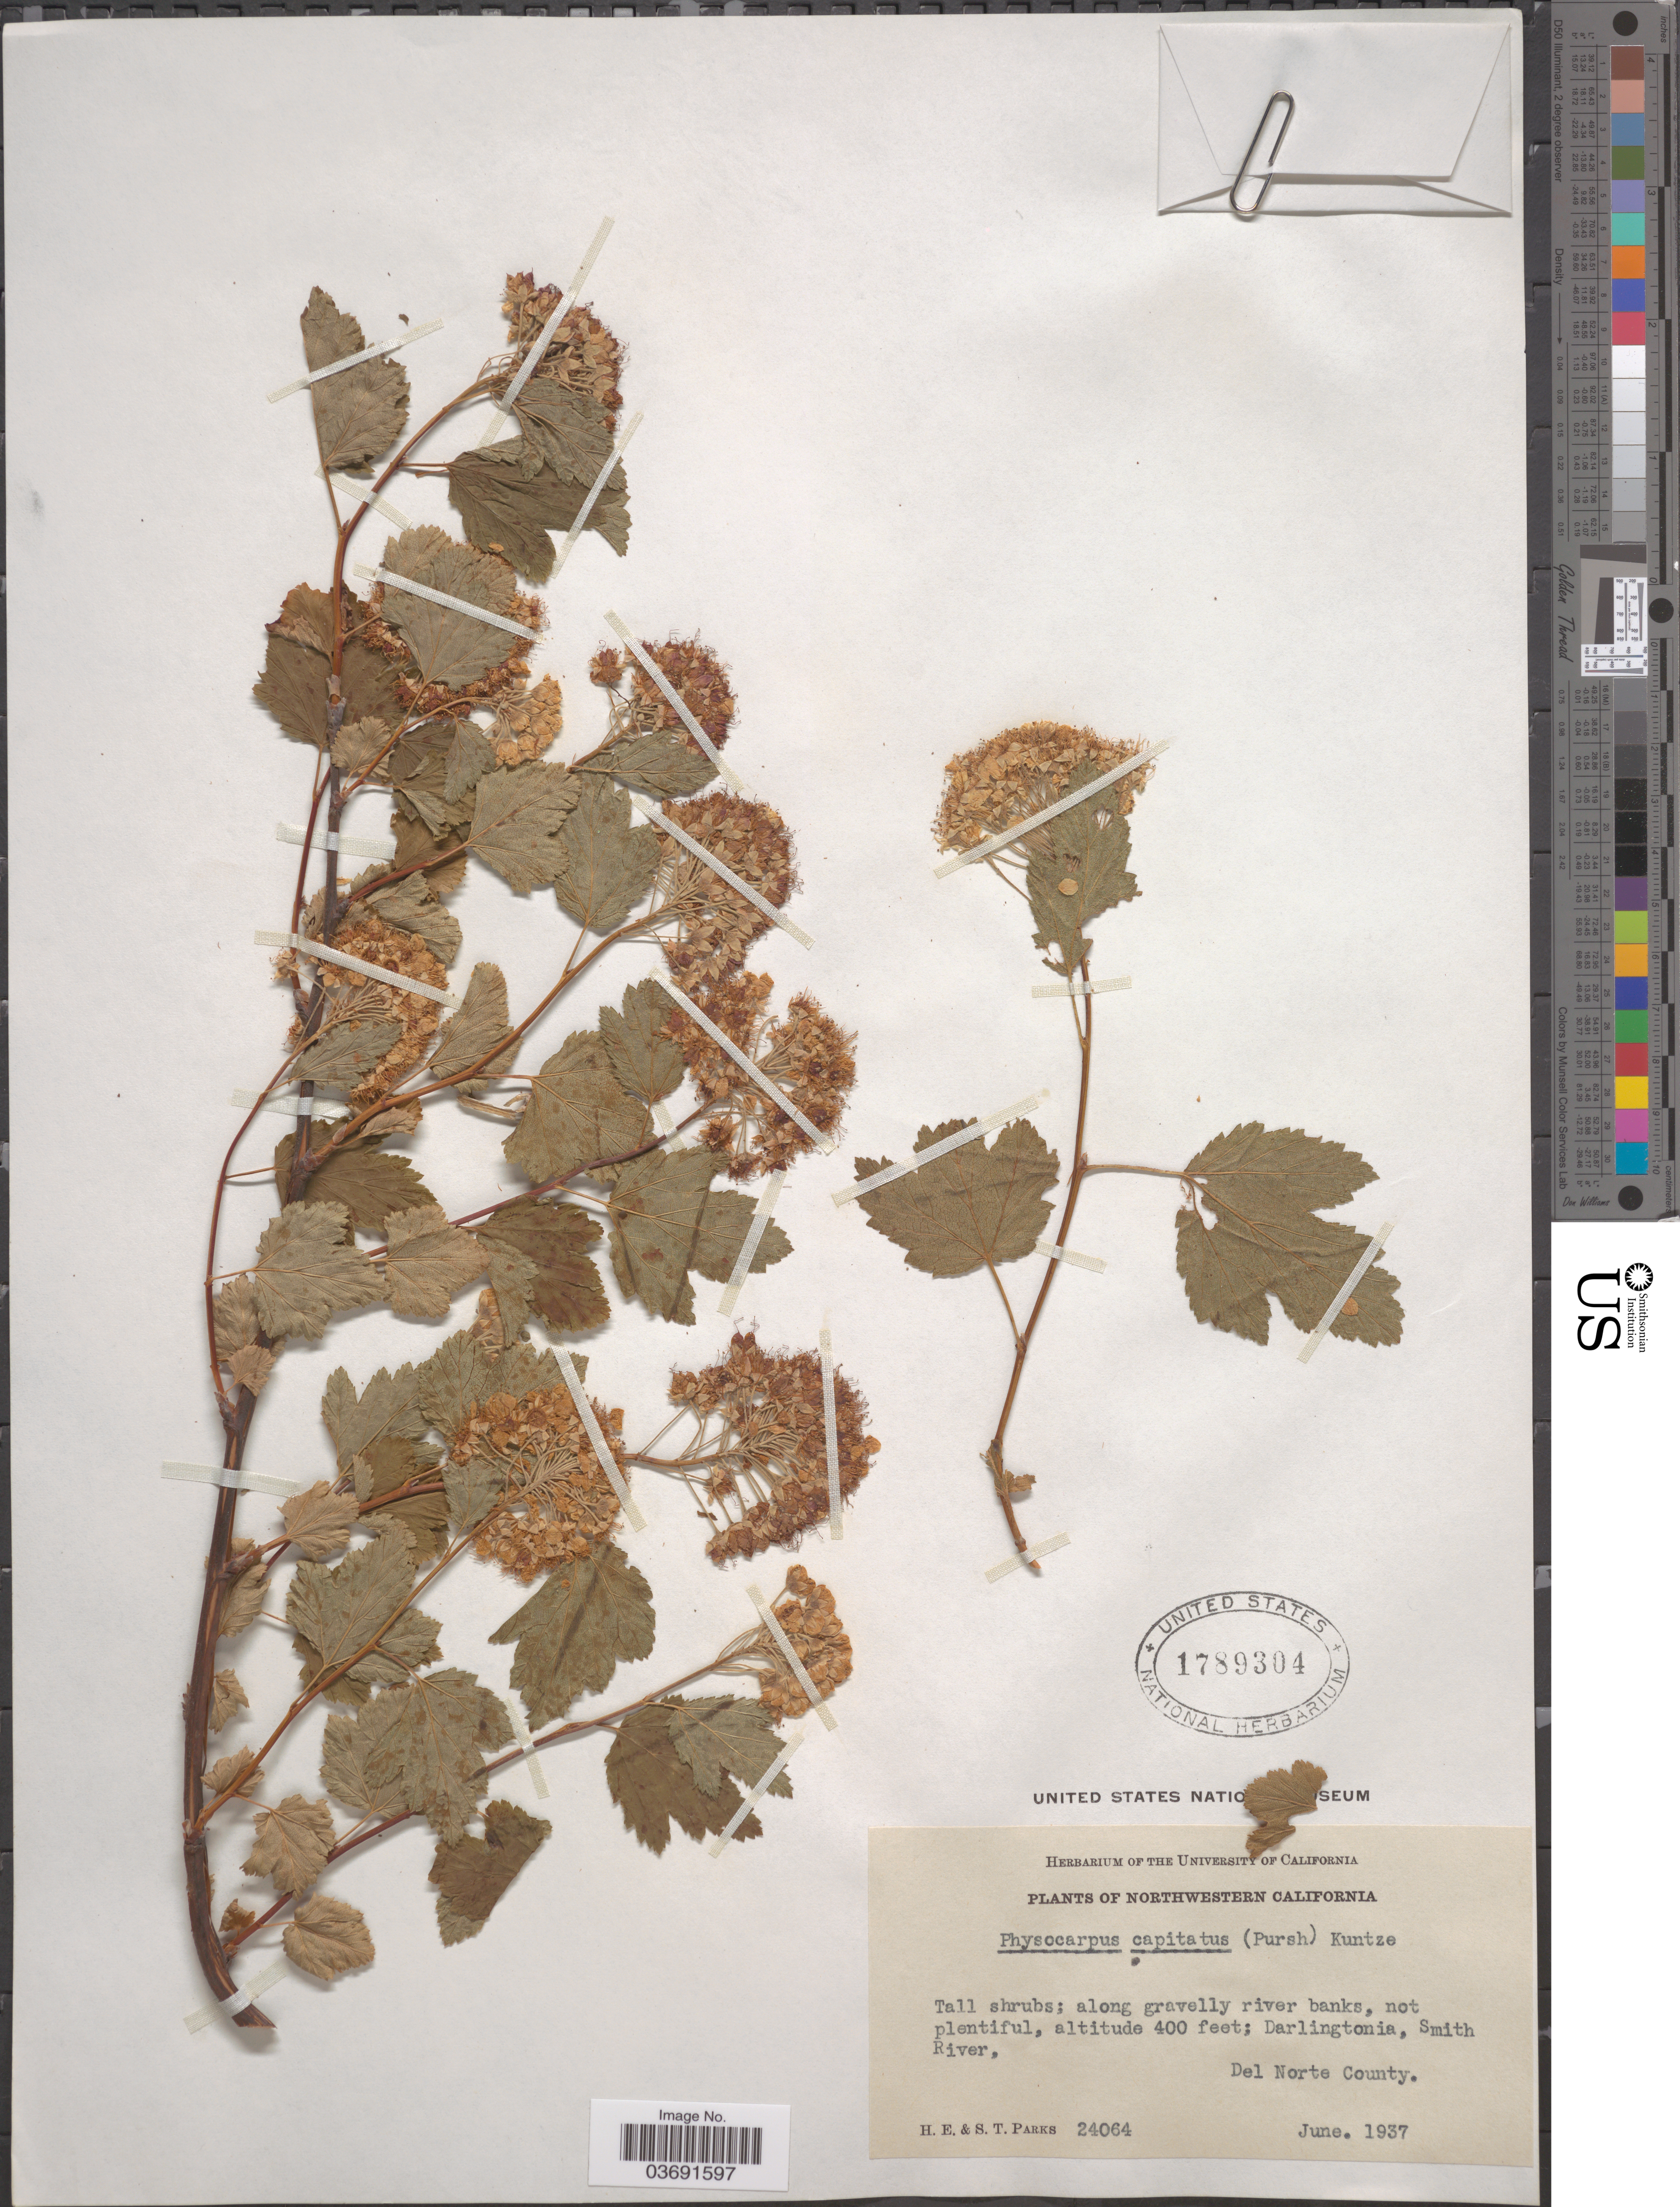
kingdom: Plantae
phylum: Tracheophyta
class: Magnoliopsida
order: Rosales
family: Rosaceae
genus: Physocarpus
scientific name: Physocarpus capitatus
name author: (Pursh) Kuntze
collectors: H. E. Parks & S. Parks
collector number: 24064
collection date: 1937-06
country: United States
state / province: California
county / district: Del Norte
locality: Northwestern California. Darlingtonia, Smith River, Del Norte County.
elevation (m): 122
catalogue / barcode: US 1789304